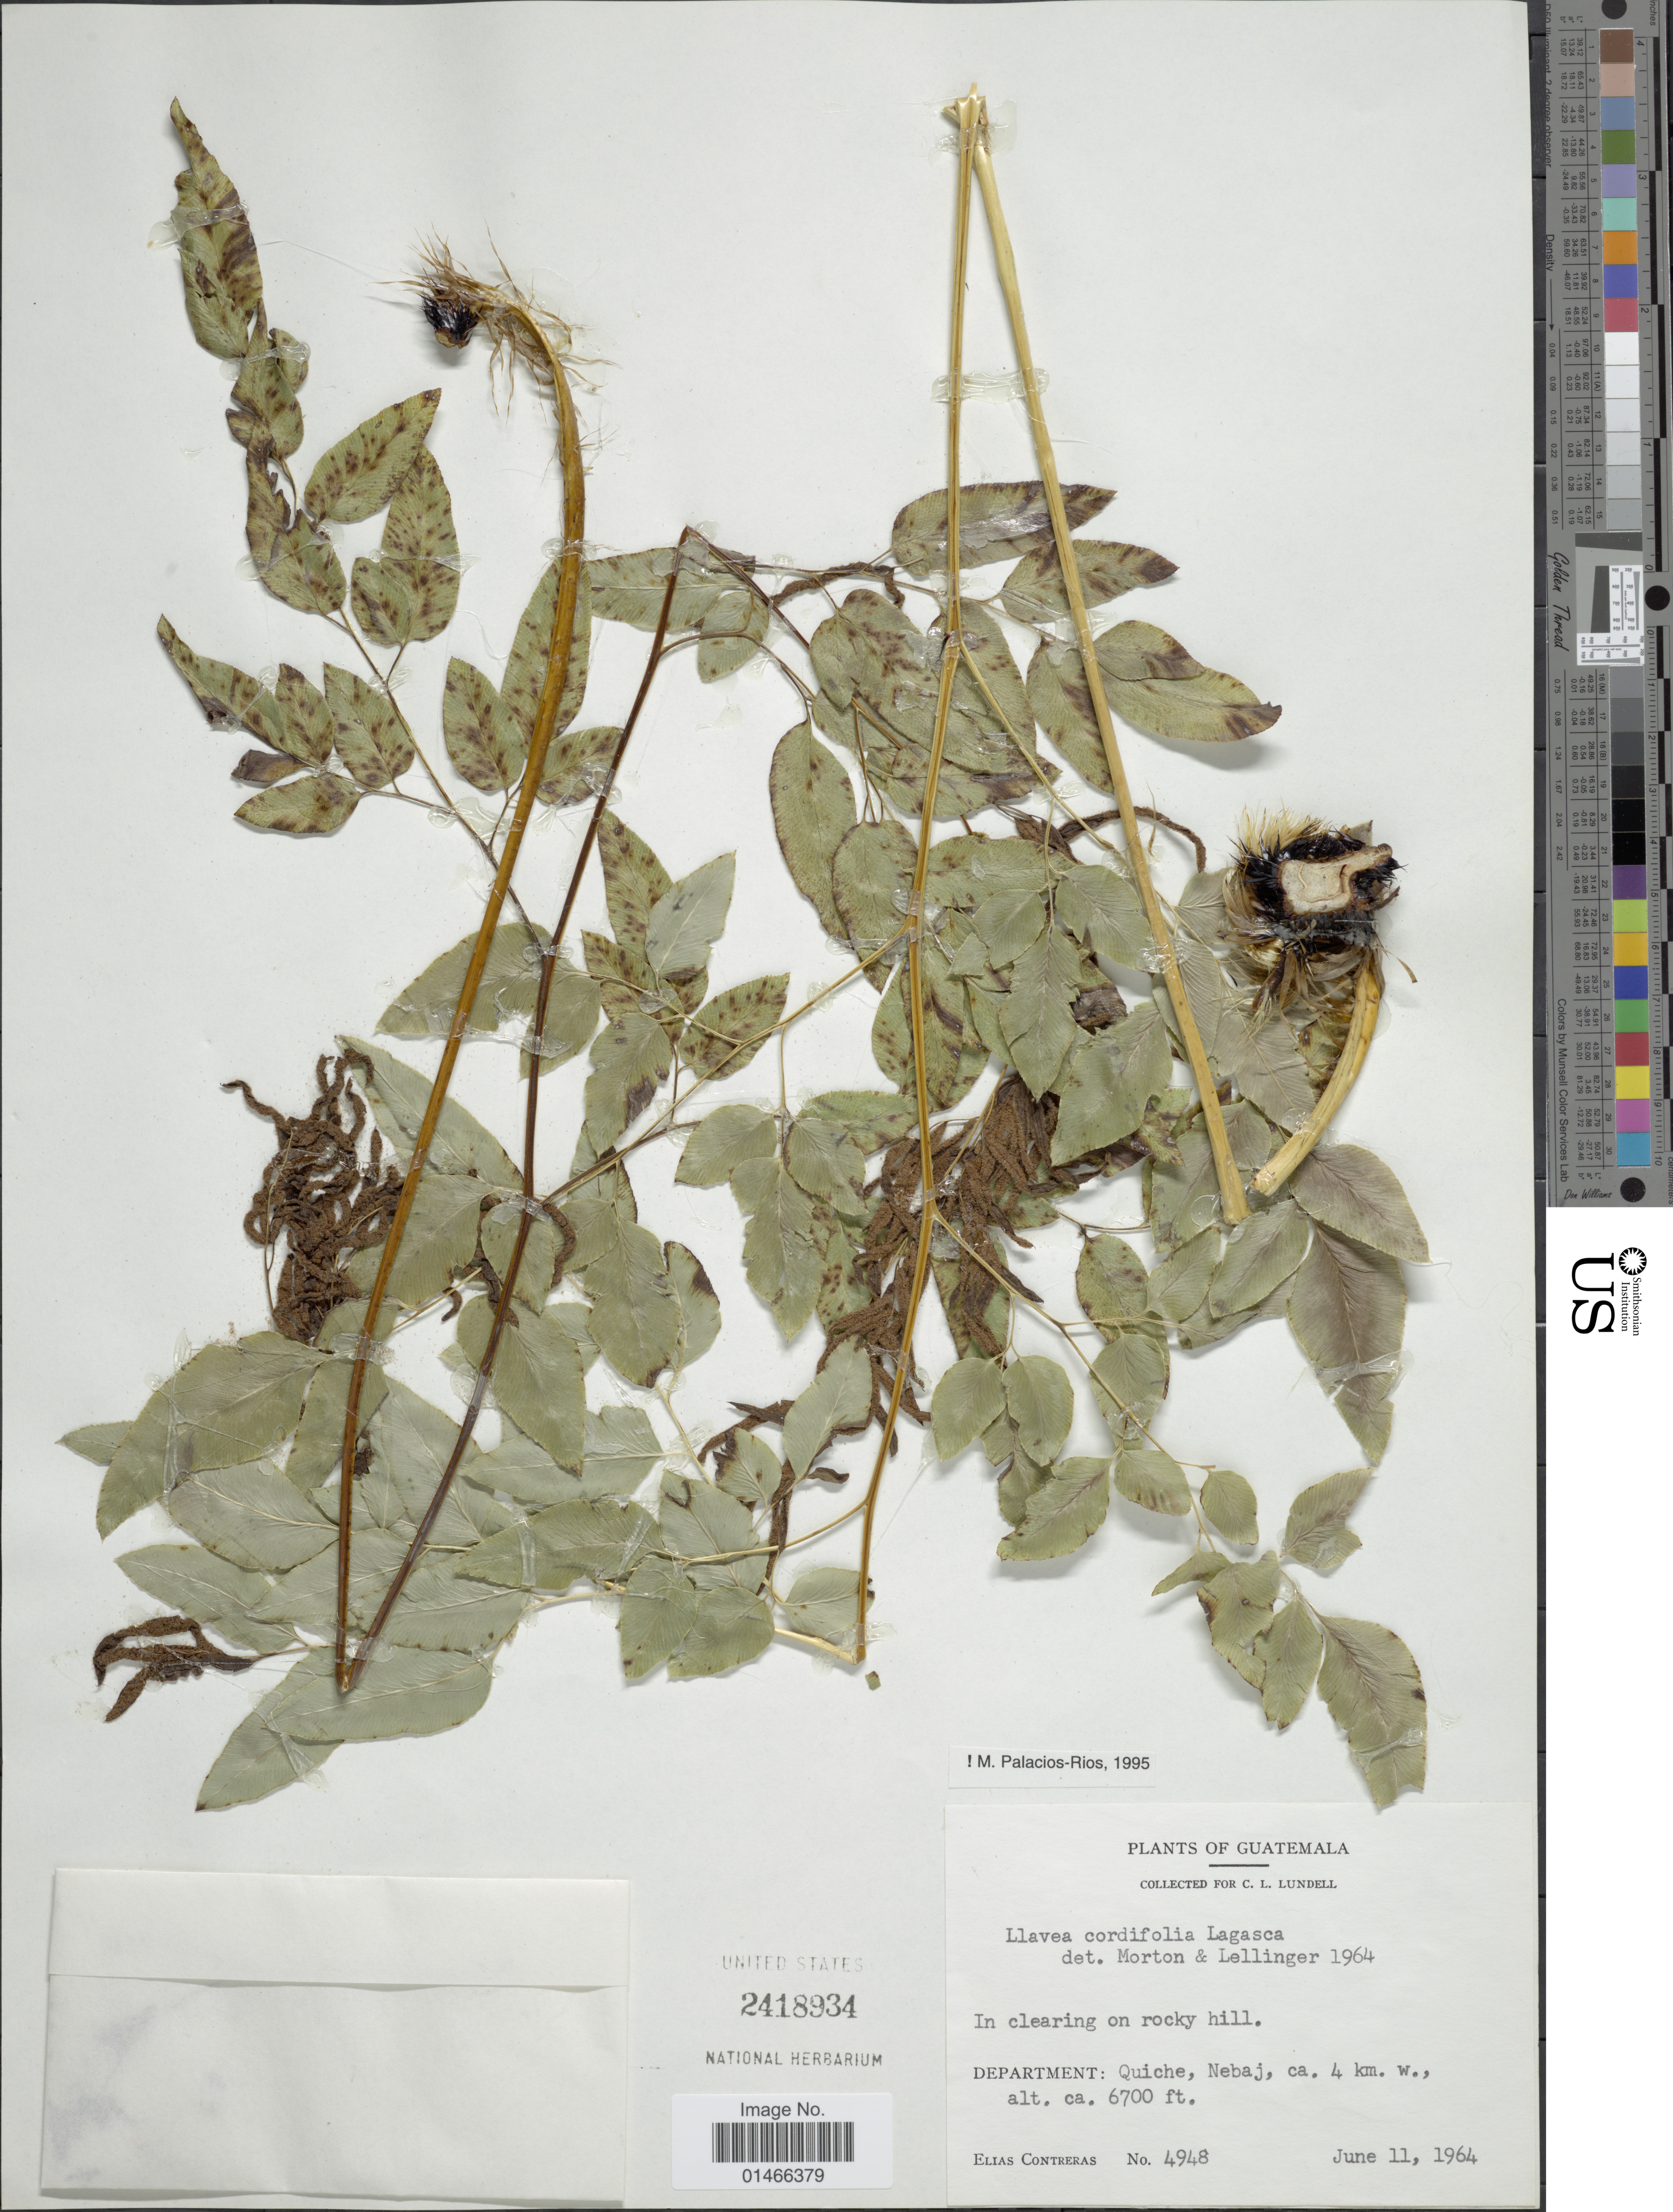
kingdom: Plantae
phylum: Tracheophyta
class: Polypodiopsida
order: Polypodiales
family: Pteridaceae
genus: Llavea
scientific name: Llavea cordifolia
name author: Lag.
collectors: E. Contreras & C. L. Lundell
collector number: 4948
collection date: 1964-06-11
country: Guatemala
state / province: El Quiché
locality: Department: Quiche, Nebaj, ca. 4 km. w.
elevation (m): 2042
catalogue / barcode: US 2418934